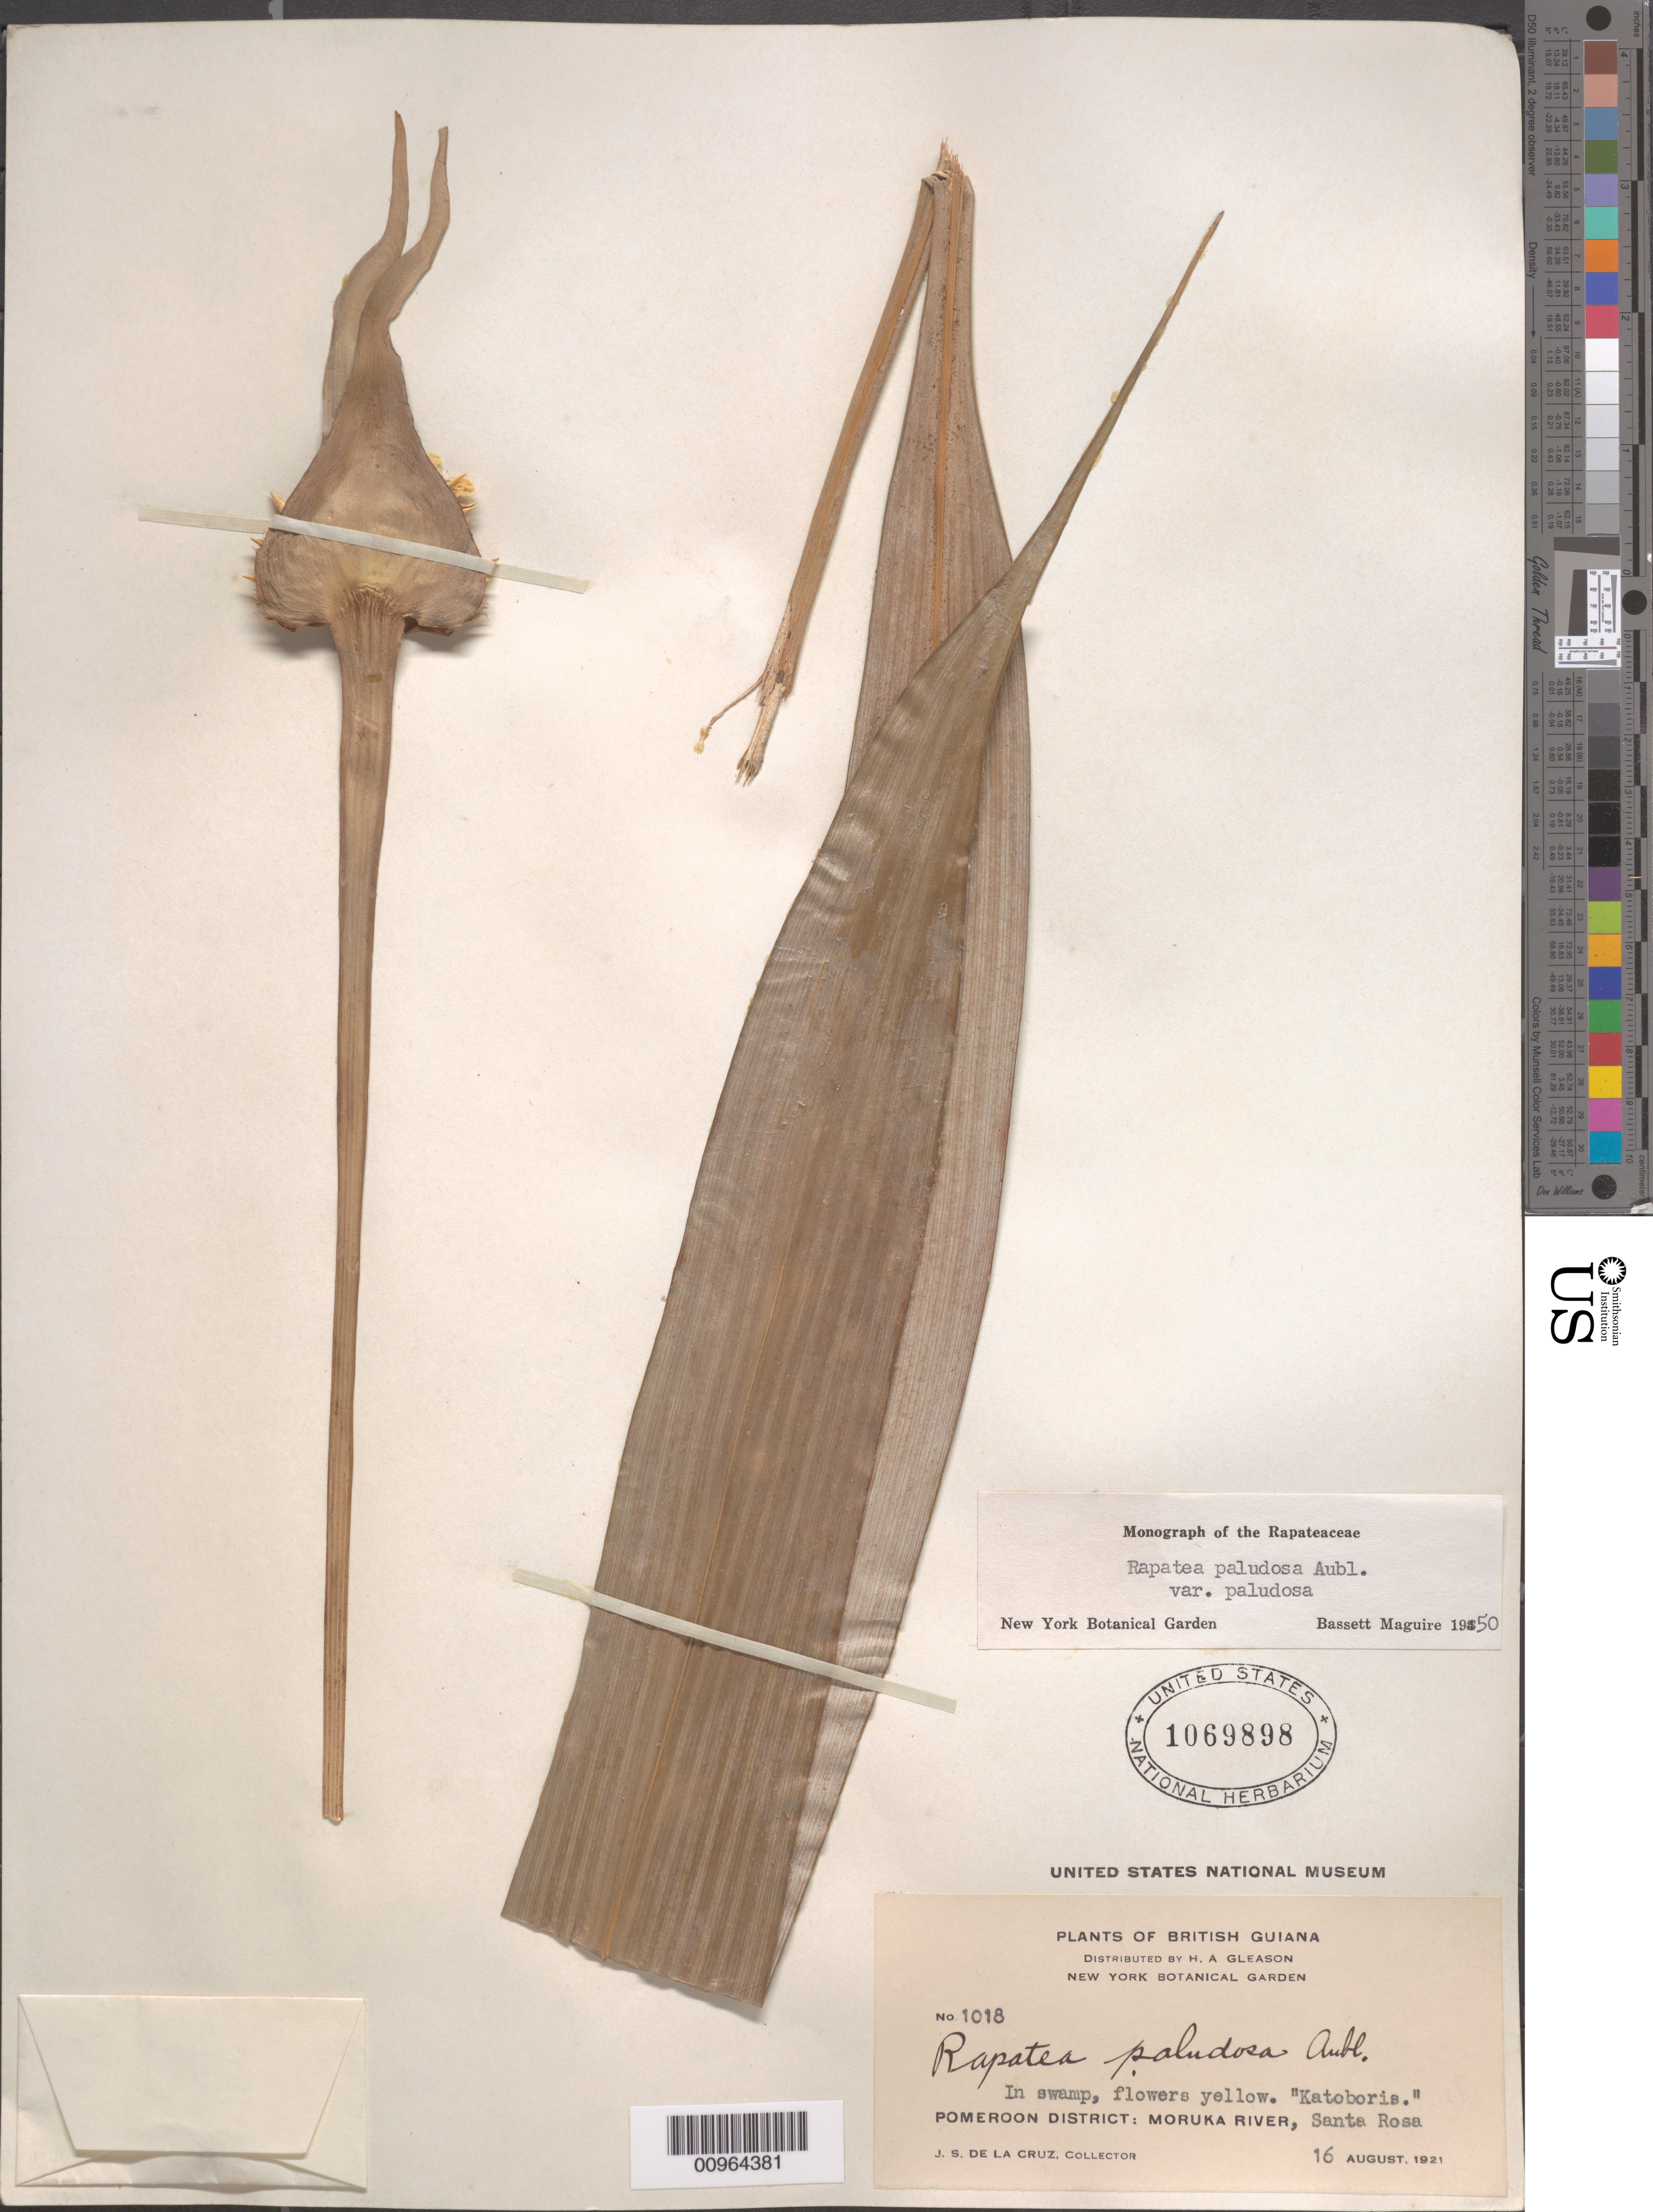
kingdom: Plantae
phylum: Tracheophyta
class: Liliopsida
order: Poales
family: Rapateaceae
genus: Rapatea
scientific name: Rapatea paludosa var. paludosa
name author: Aubl.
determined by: Maguire, Bassett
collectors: J. S. de la Cruz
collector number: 1018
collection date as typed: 16-Aug-21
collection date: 1921-08-16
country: Guyana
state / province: Barima-Waini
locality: Moruka R., Santa Rosa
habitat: Swamp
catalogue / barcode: US 1069898